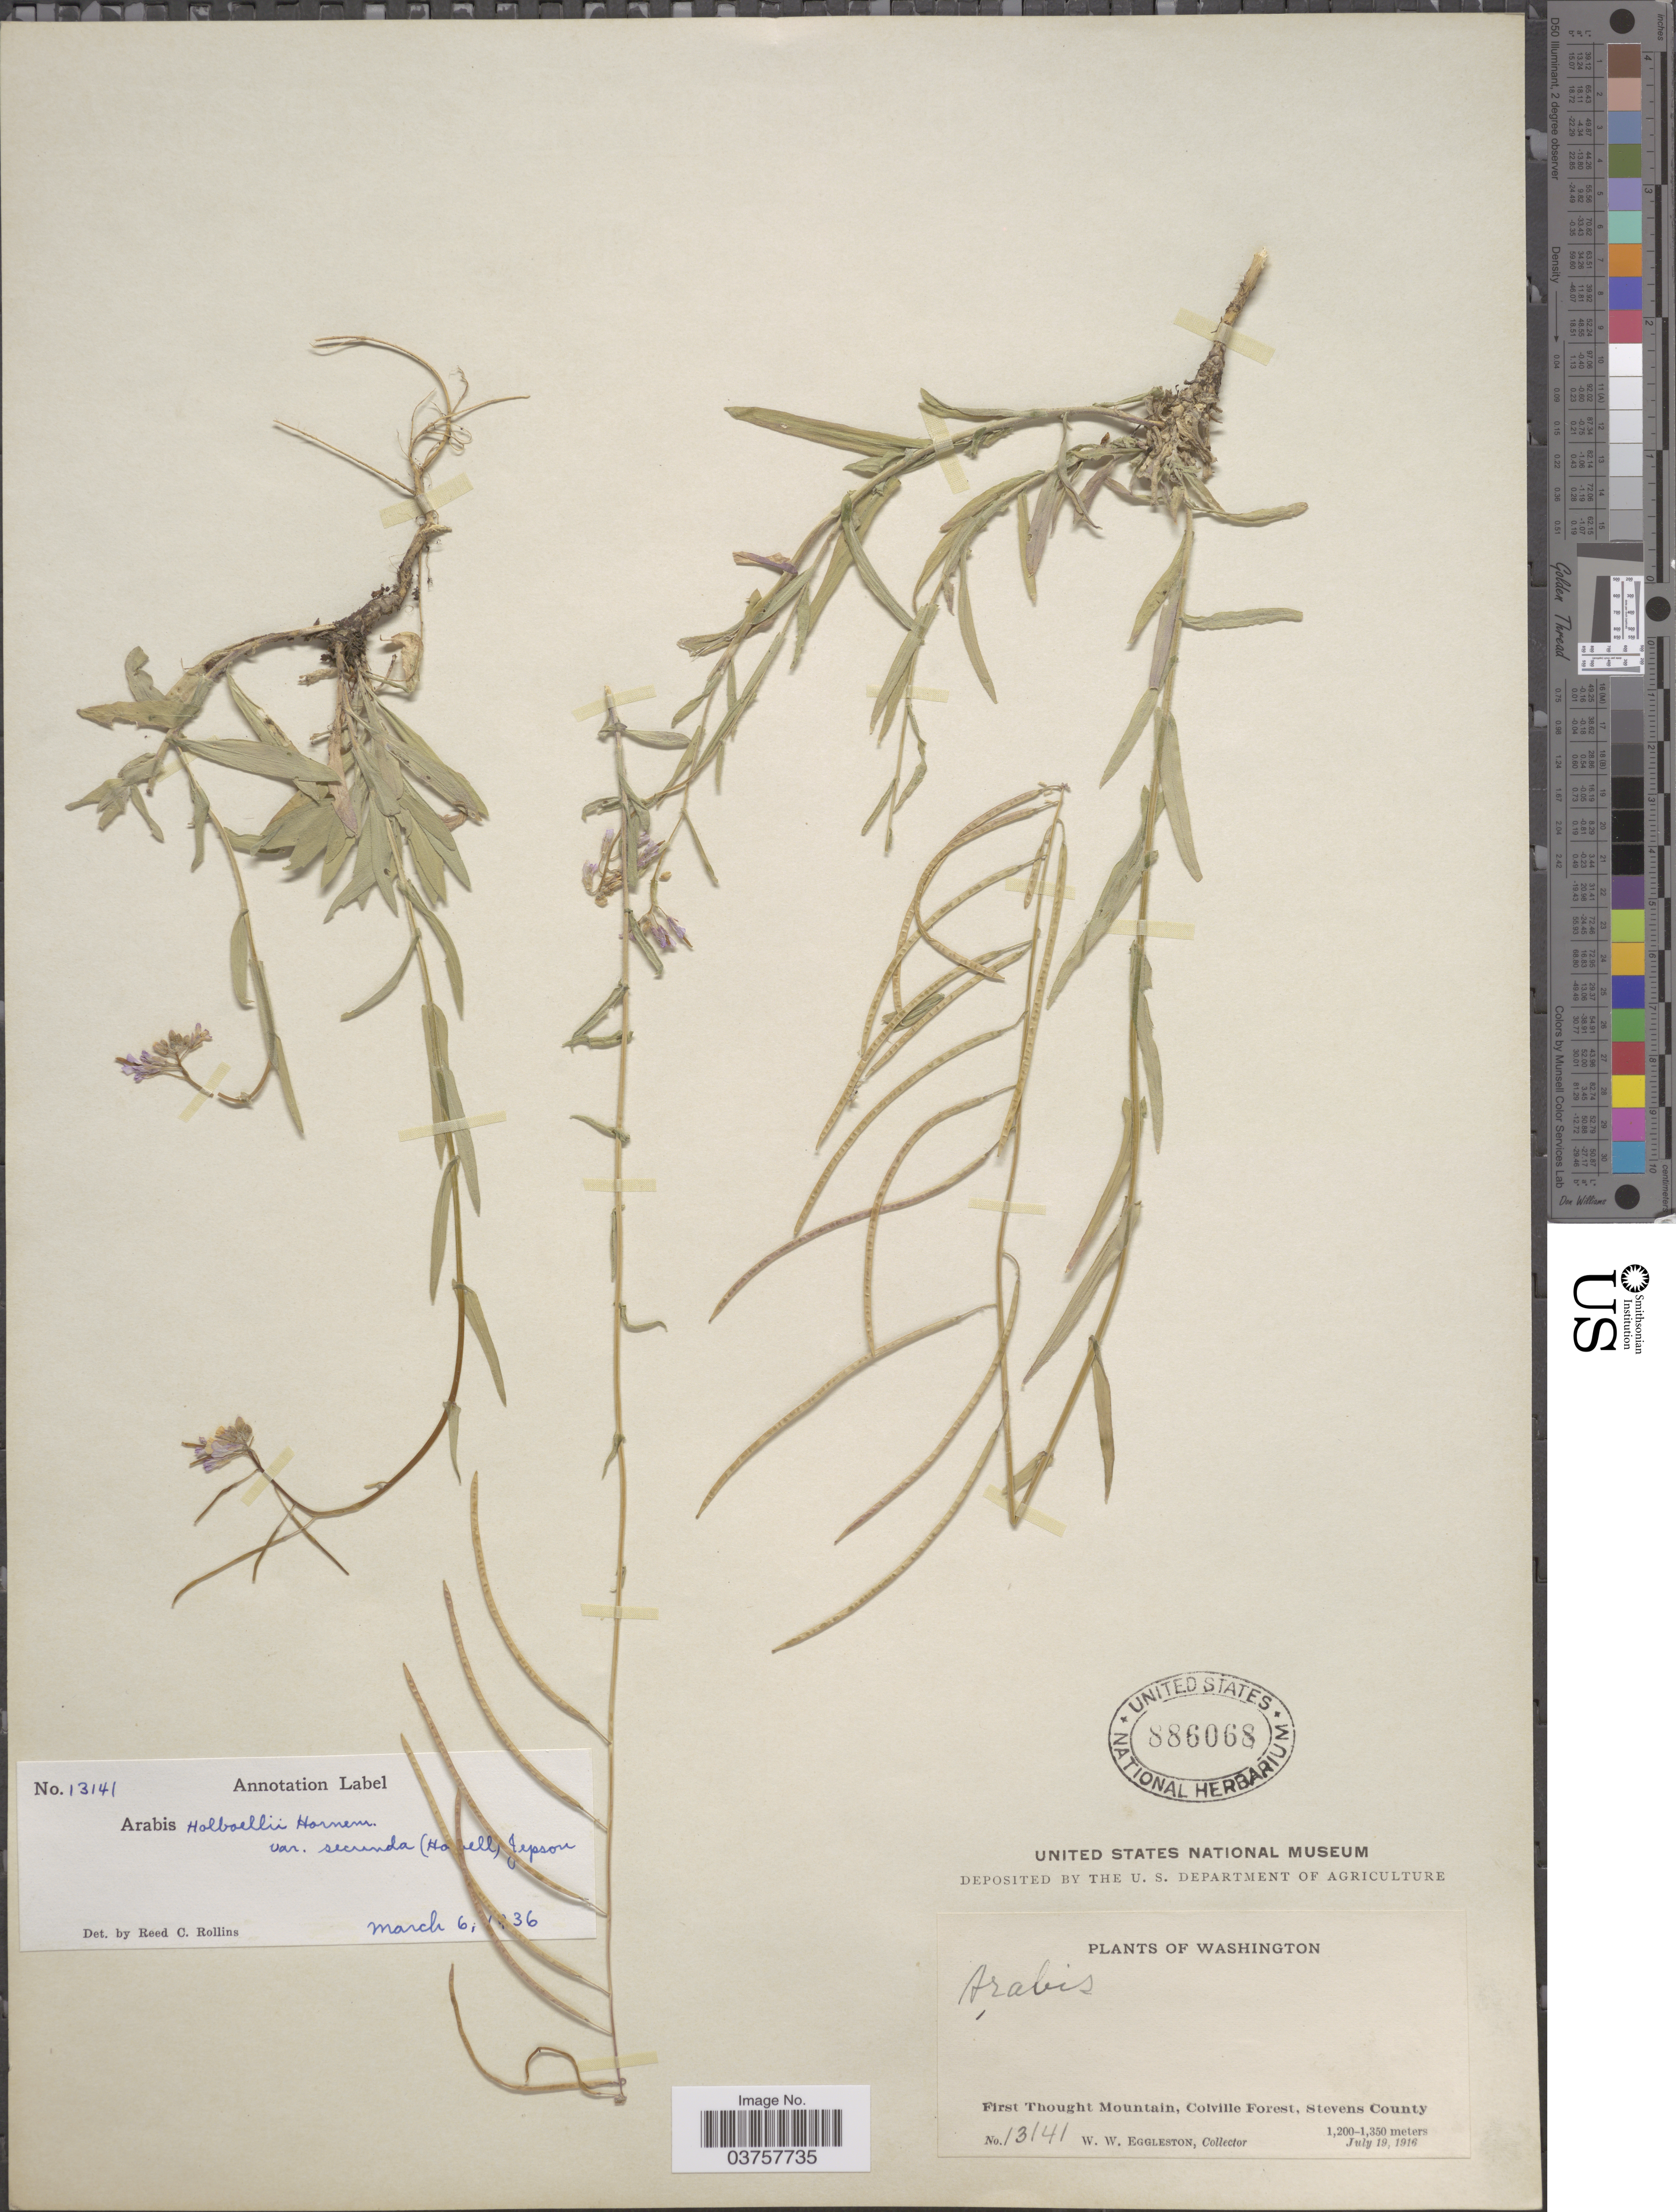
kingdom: Plantae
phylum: Tracheophyta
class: Magnoliopsida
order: Brassicales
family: Brassicaceae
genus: Arabis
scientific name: Arabis holboellii var. retrofracta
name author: Rydb.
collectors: W. W. Eggleston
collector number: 13141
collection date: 1916-07-19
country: United States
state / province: Washington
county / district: Stevens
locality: First Thought Mountain, Colville Forest, Stevens County.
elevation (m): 1200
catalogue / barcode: US 886068